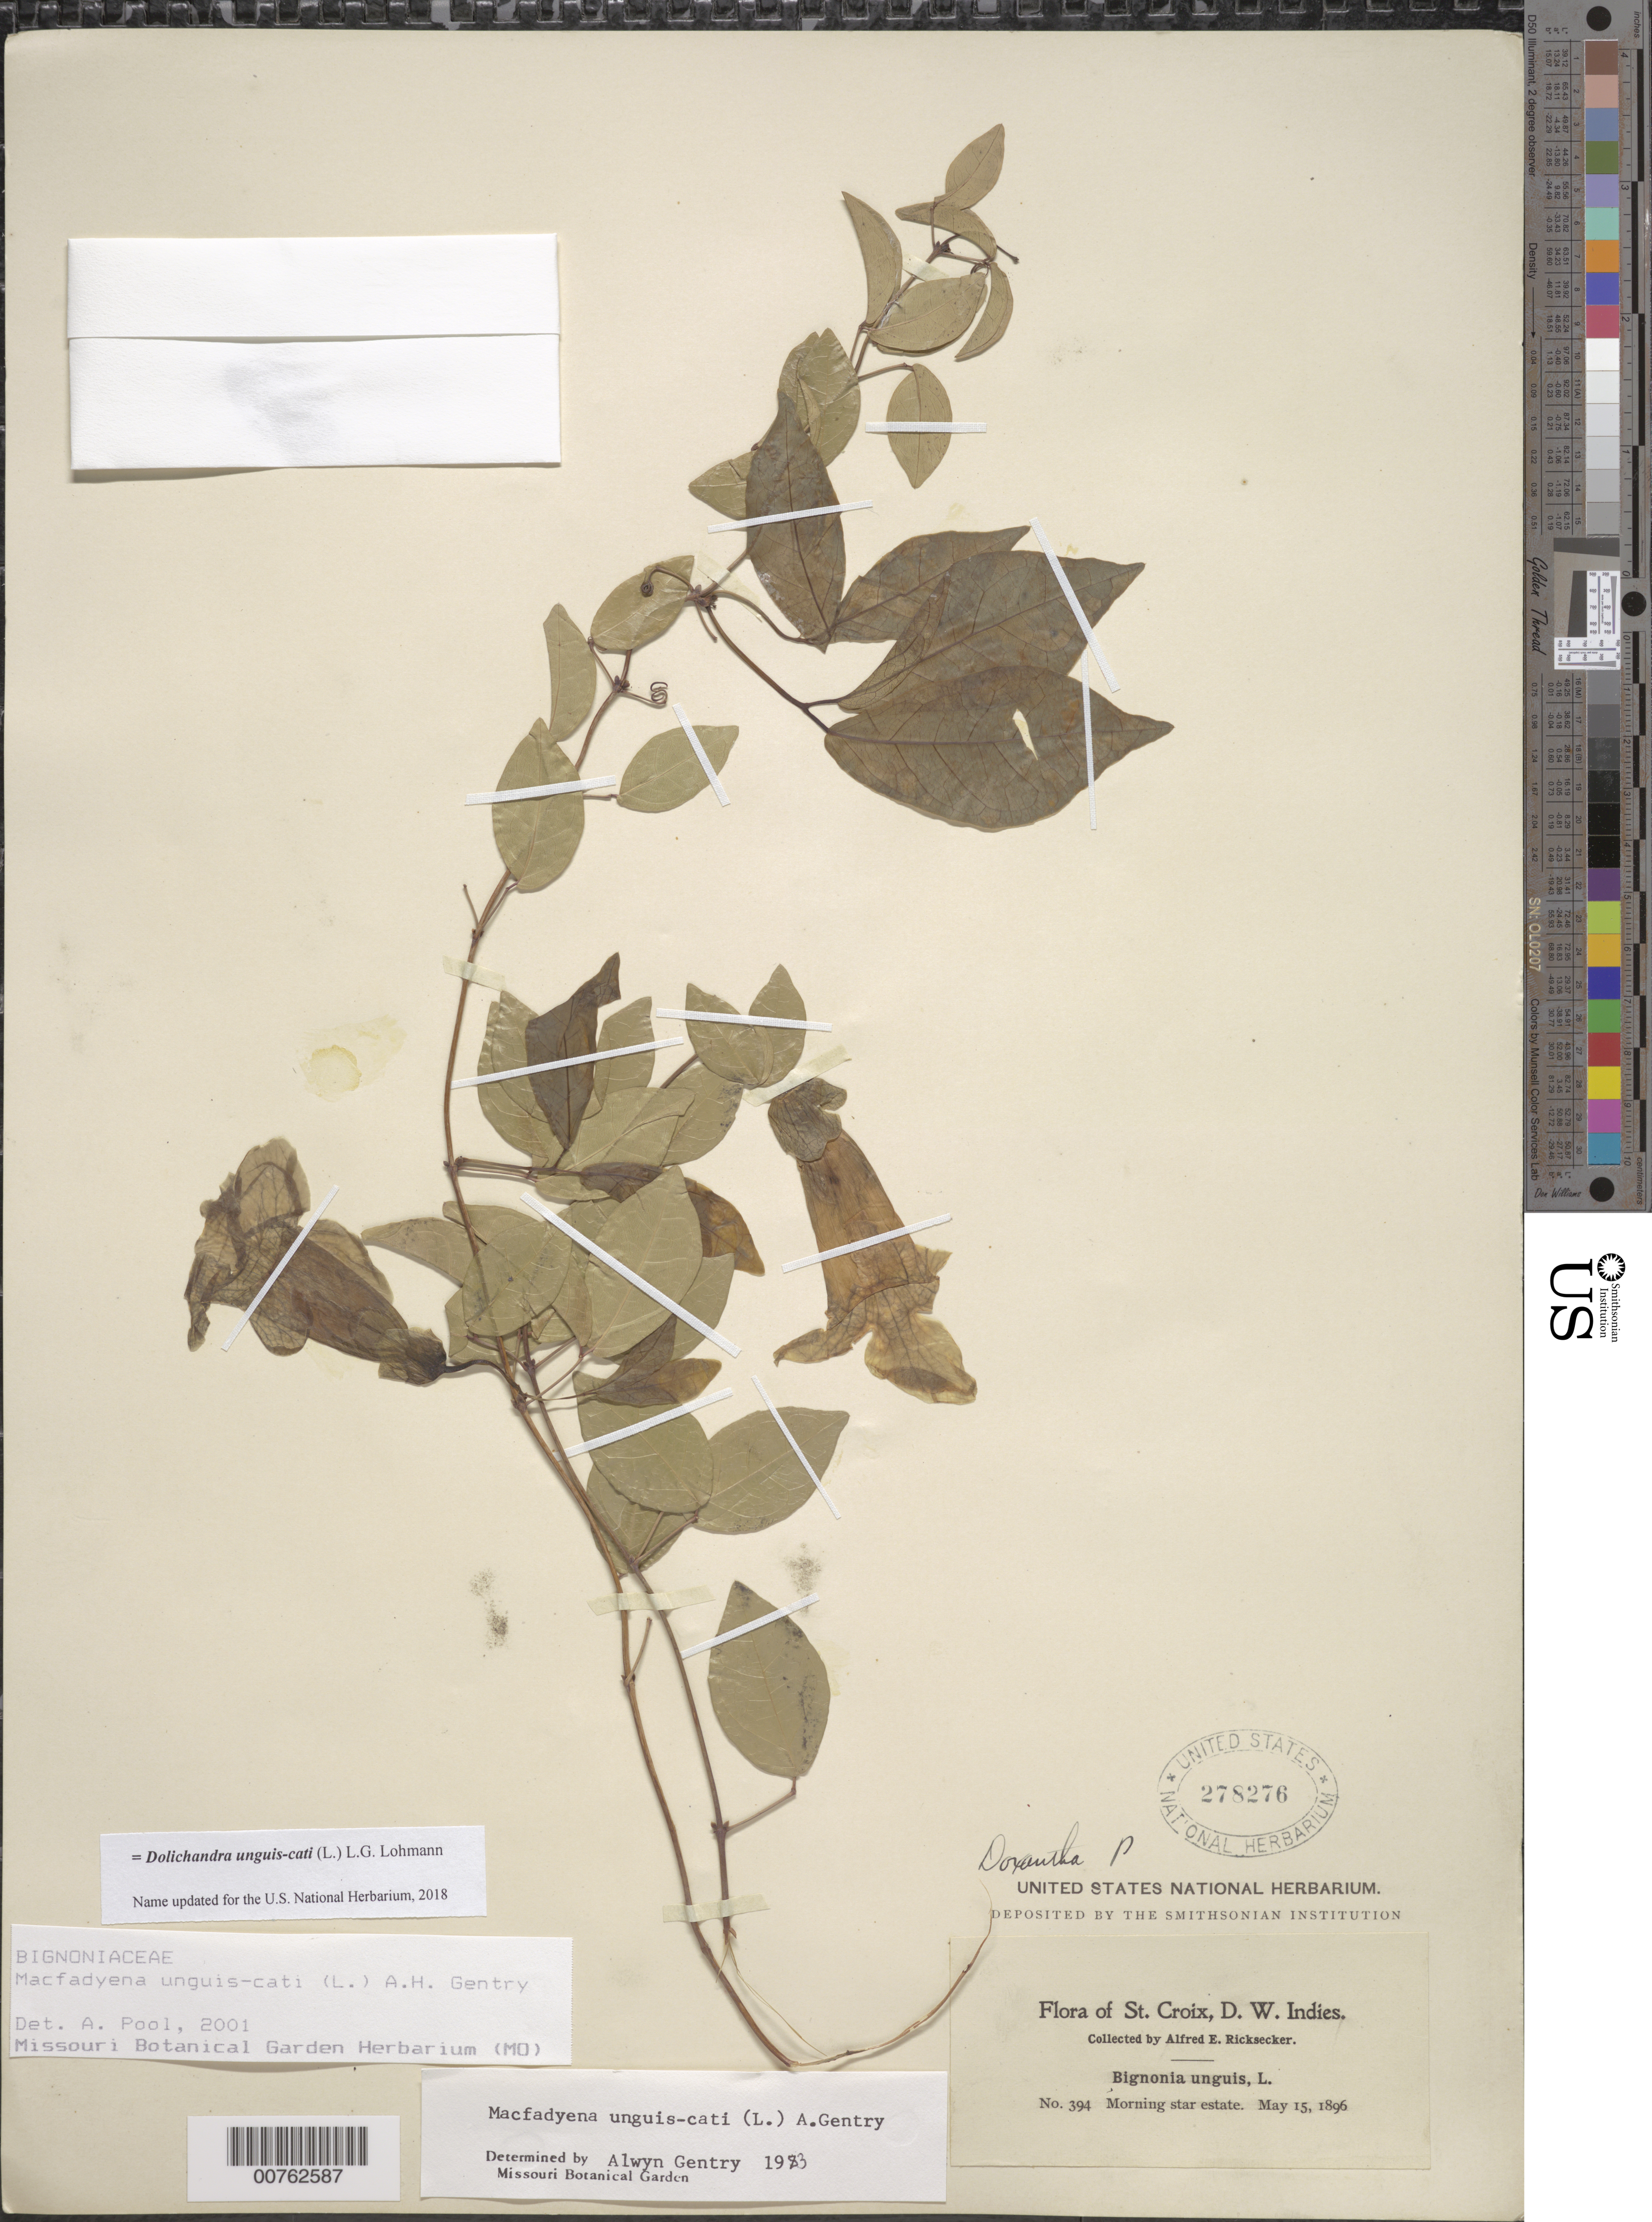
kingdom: Plantae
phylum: Tracheophyta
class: Magnoliopsida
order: Lamiales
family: Bignoniaceae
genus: Dolichandra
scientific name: Dolichandra unguis-cati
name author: (L.) L.G. Lohmann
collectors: A. E. Ricksecker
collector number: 394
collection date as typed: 15 May 1896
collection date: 1896-05-15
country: U.S. Virgin Islands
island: St. Croix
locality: Morning Star estate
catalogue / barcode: US 278276